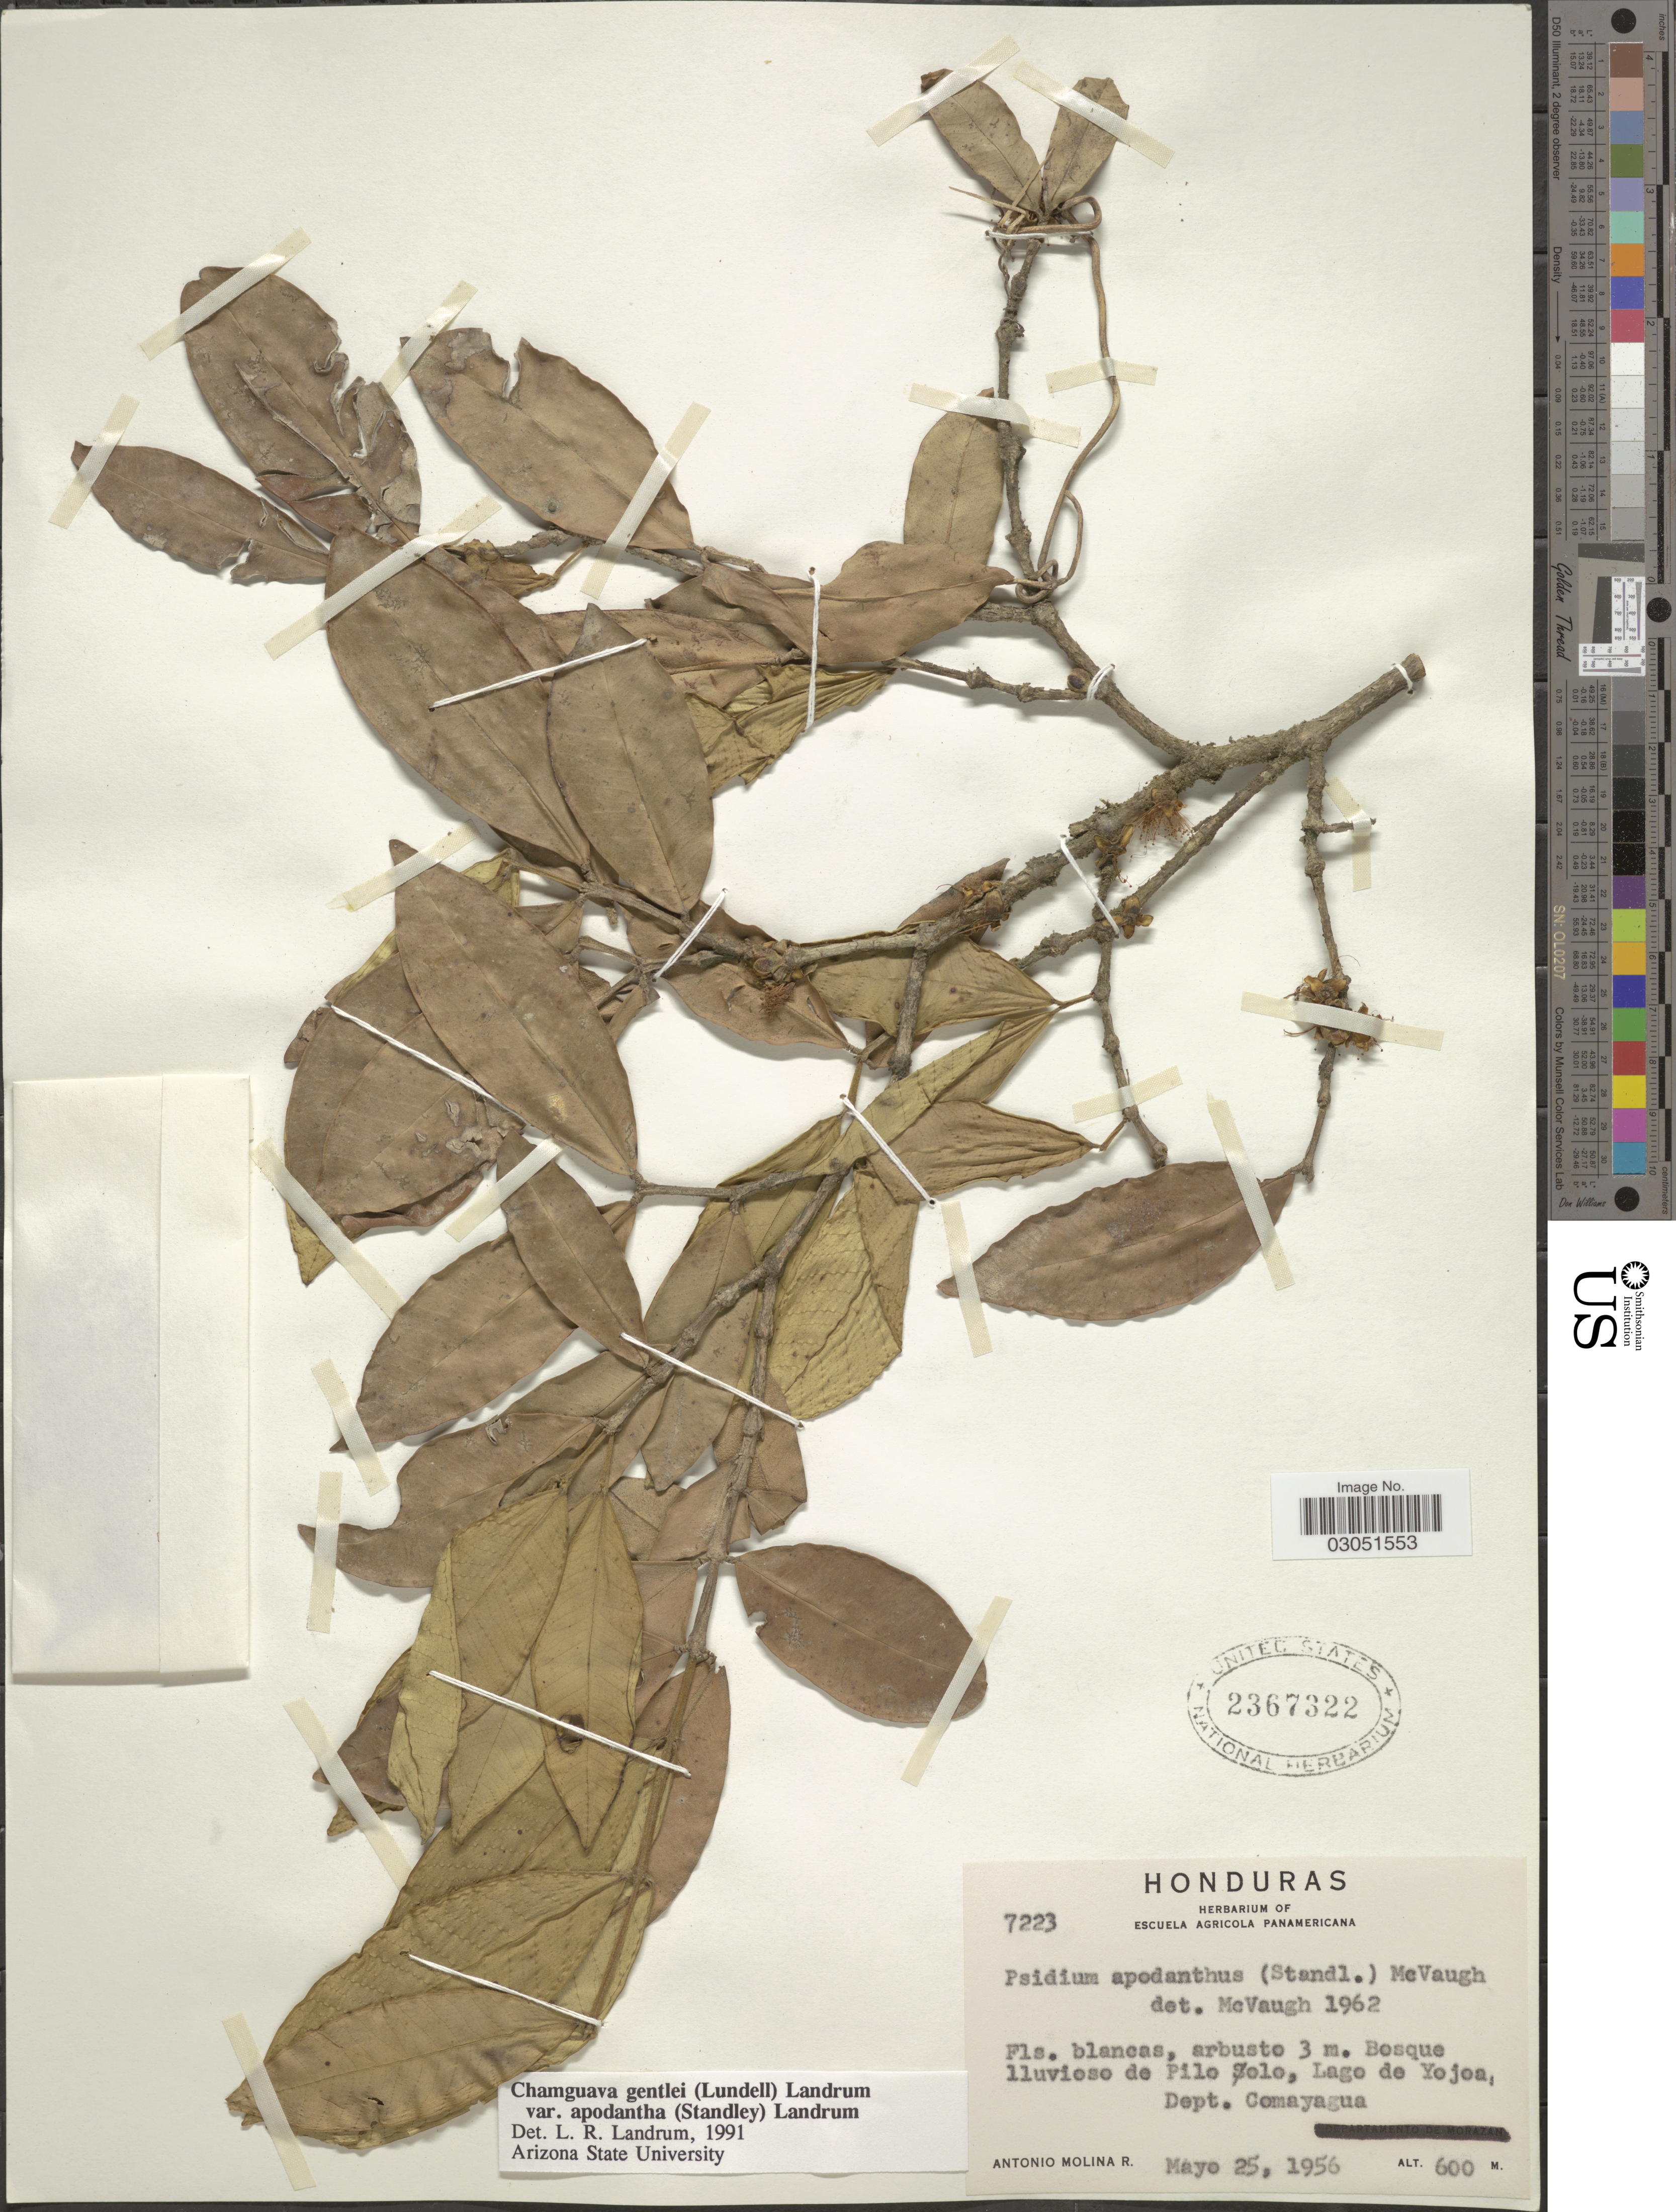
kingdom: Plantae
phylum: Tracheophyta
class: Magnoliopsida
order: Myrtales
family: Myrtaceae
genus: Chamguava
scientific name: Chamguava gentlei var. apodantha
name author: (Standl.) Landrum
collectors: A. Molina R.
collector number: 7223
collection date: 1956-05-25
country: Honduras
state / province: Comayagua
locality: Bosque iluvioso de Pilo Solo, Lago de Yojoa, Dept. Comayagua.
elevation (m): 600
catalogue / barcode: US 2367322